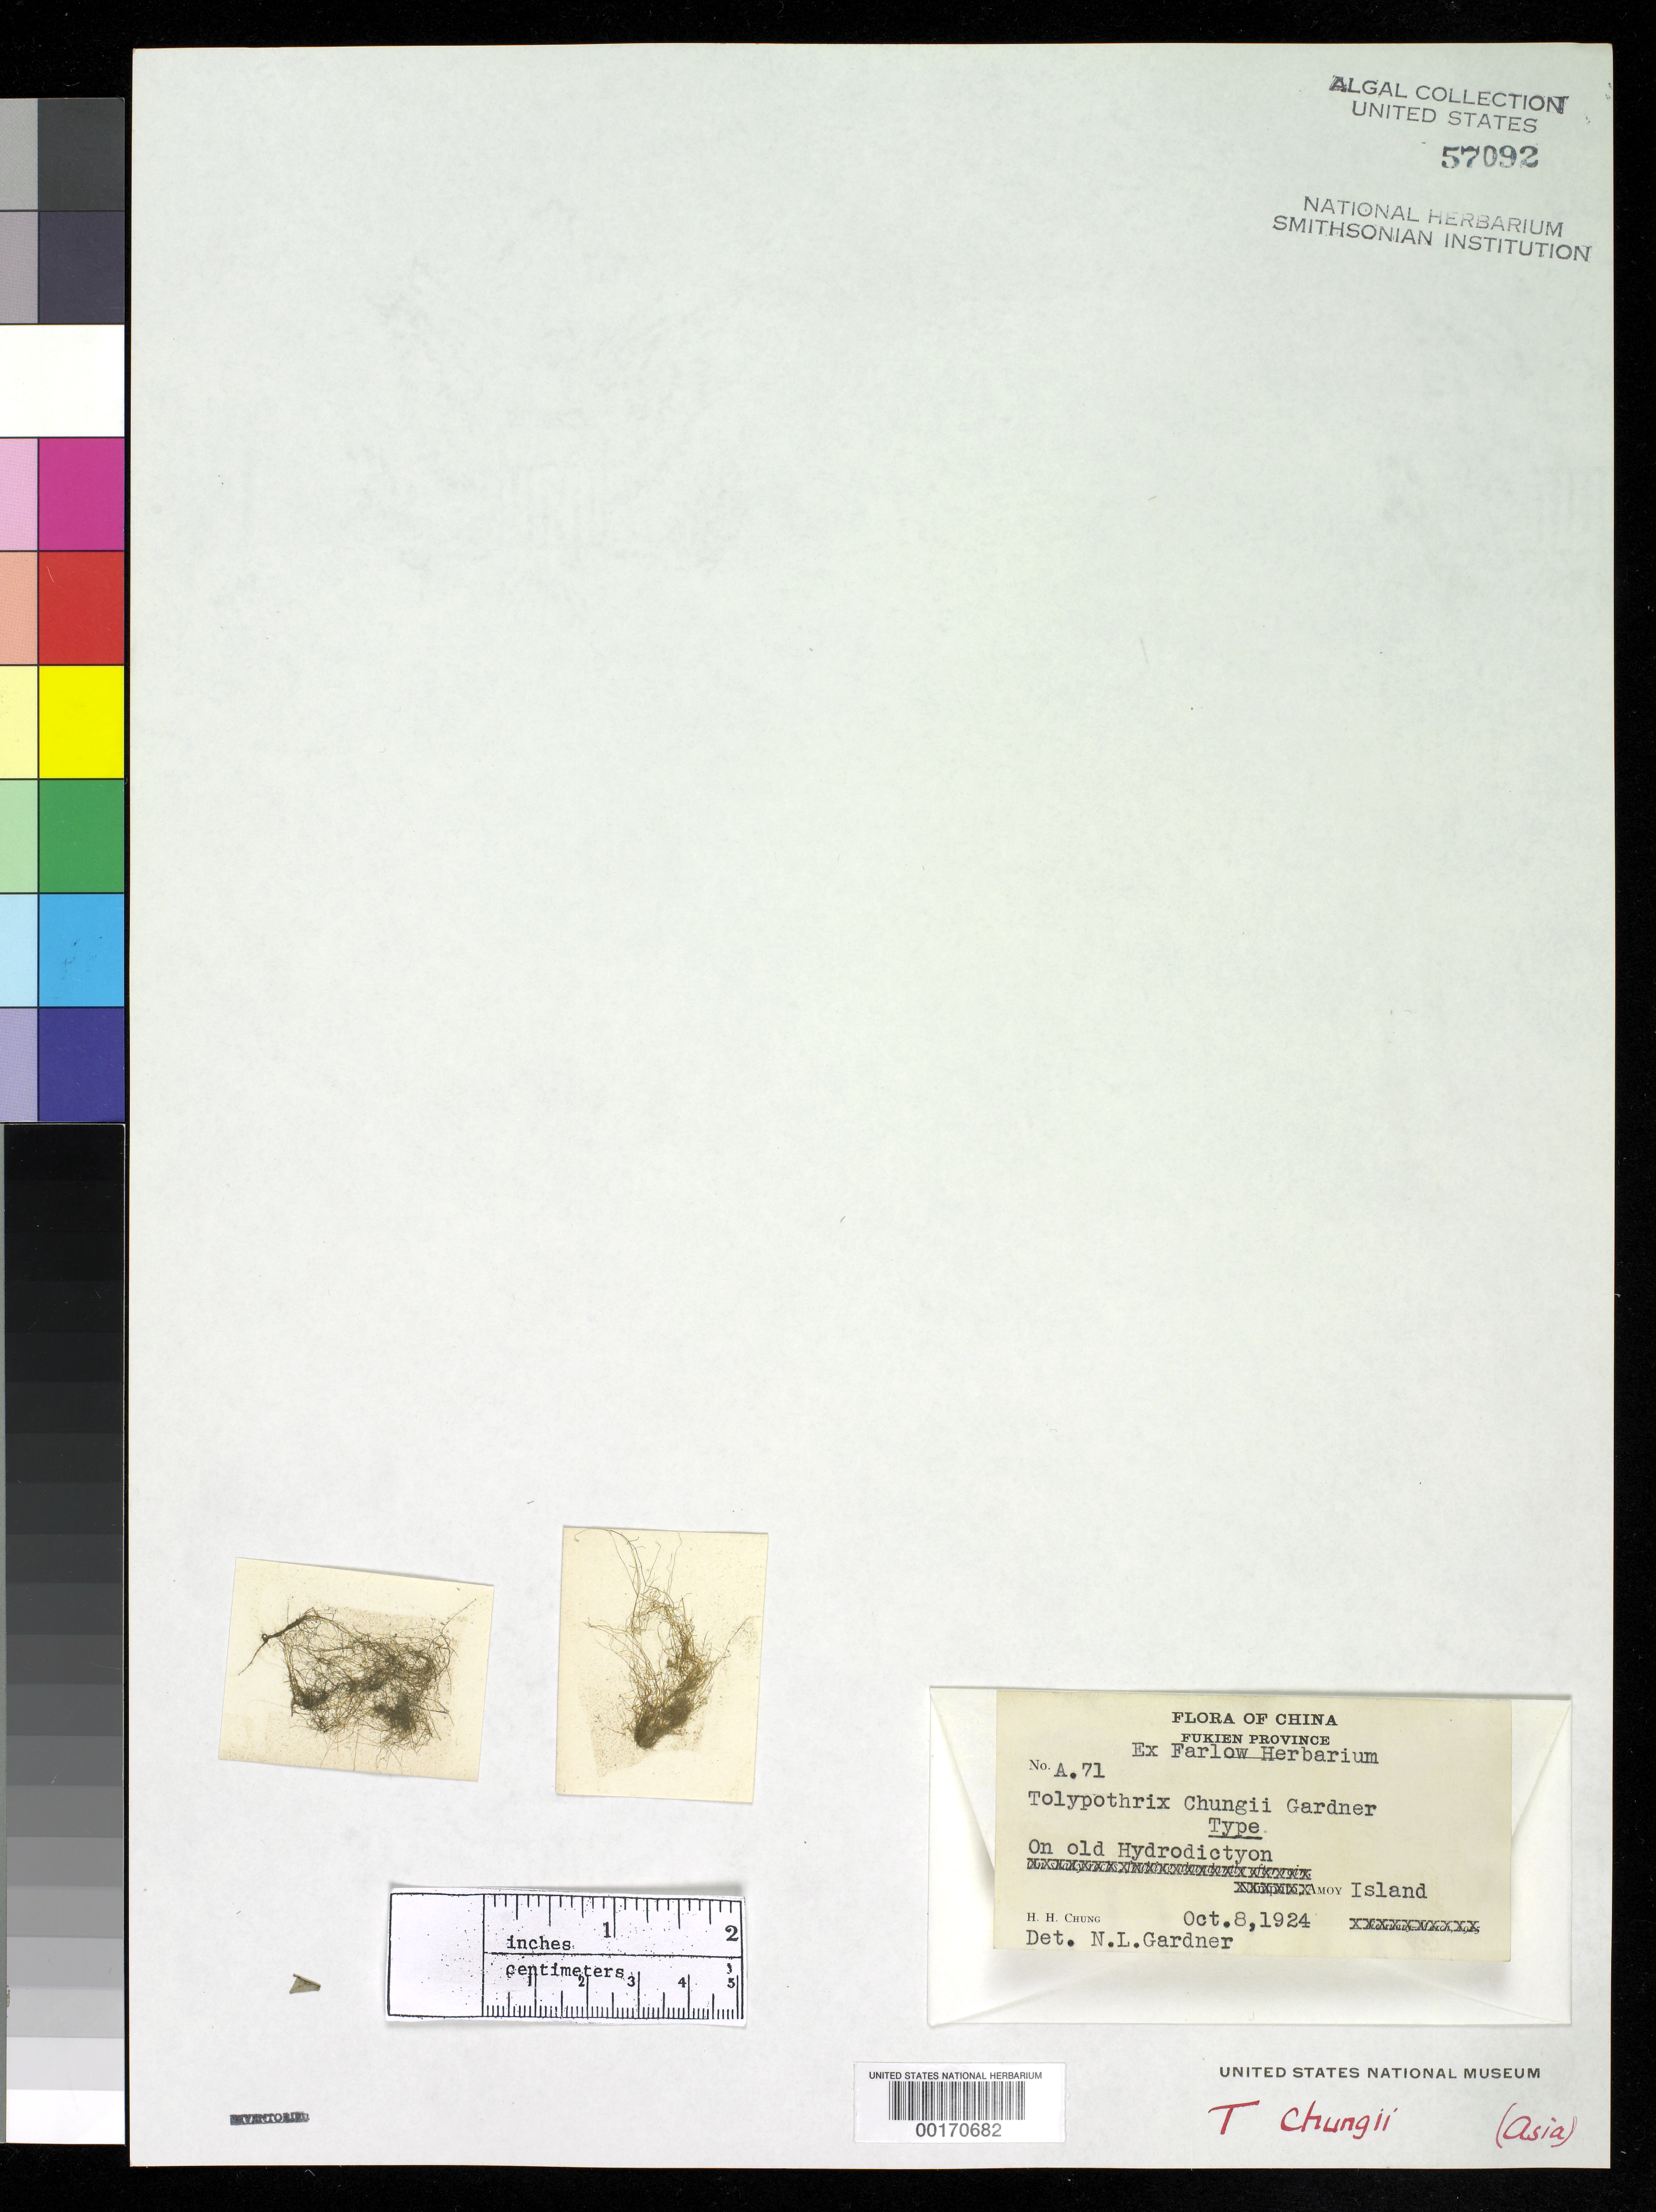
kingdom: Bacteria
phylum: Cyanobacteria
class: Cyanobacteriia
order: Cyanobacteriales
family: Tolypothrichaceae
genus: Tolypothrix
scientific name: Tolypothrix chungii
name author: N.L. Gardner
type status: Isotype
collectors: H. Chung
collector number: A.71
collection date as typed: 08 Oct 1924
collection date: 1924-10-08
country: China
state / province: Fujian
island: Amoy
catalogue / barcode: US 57092